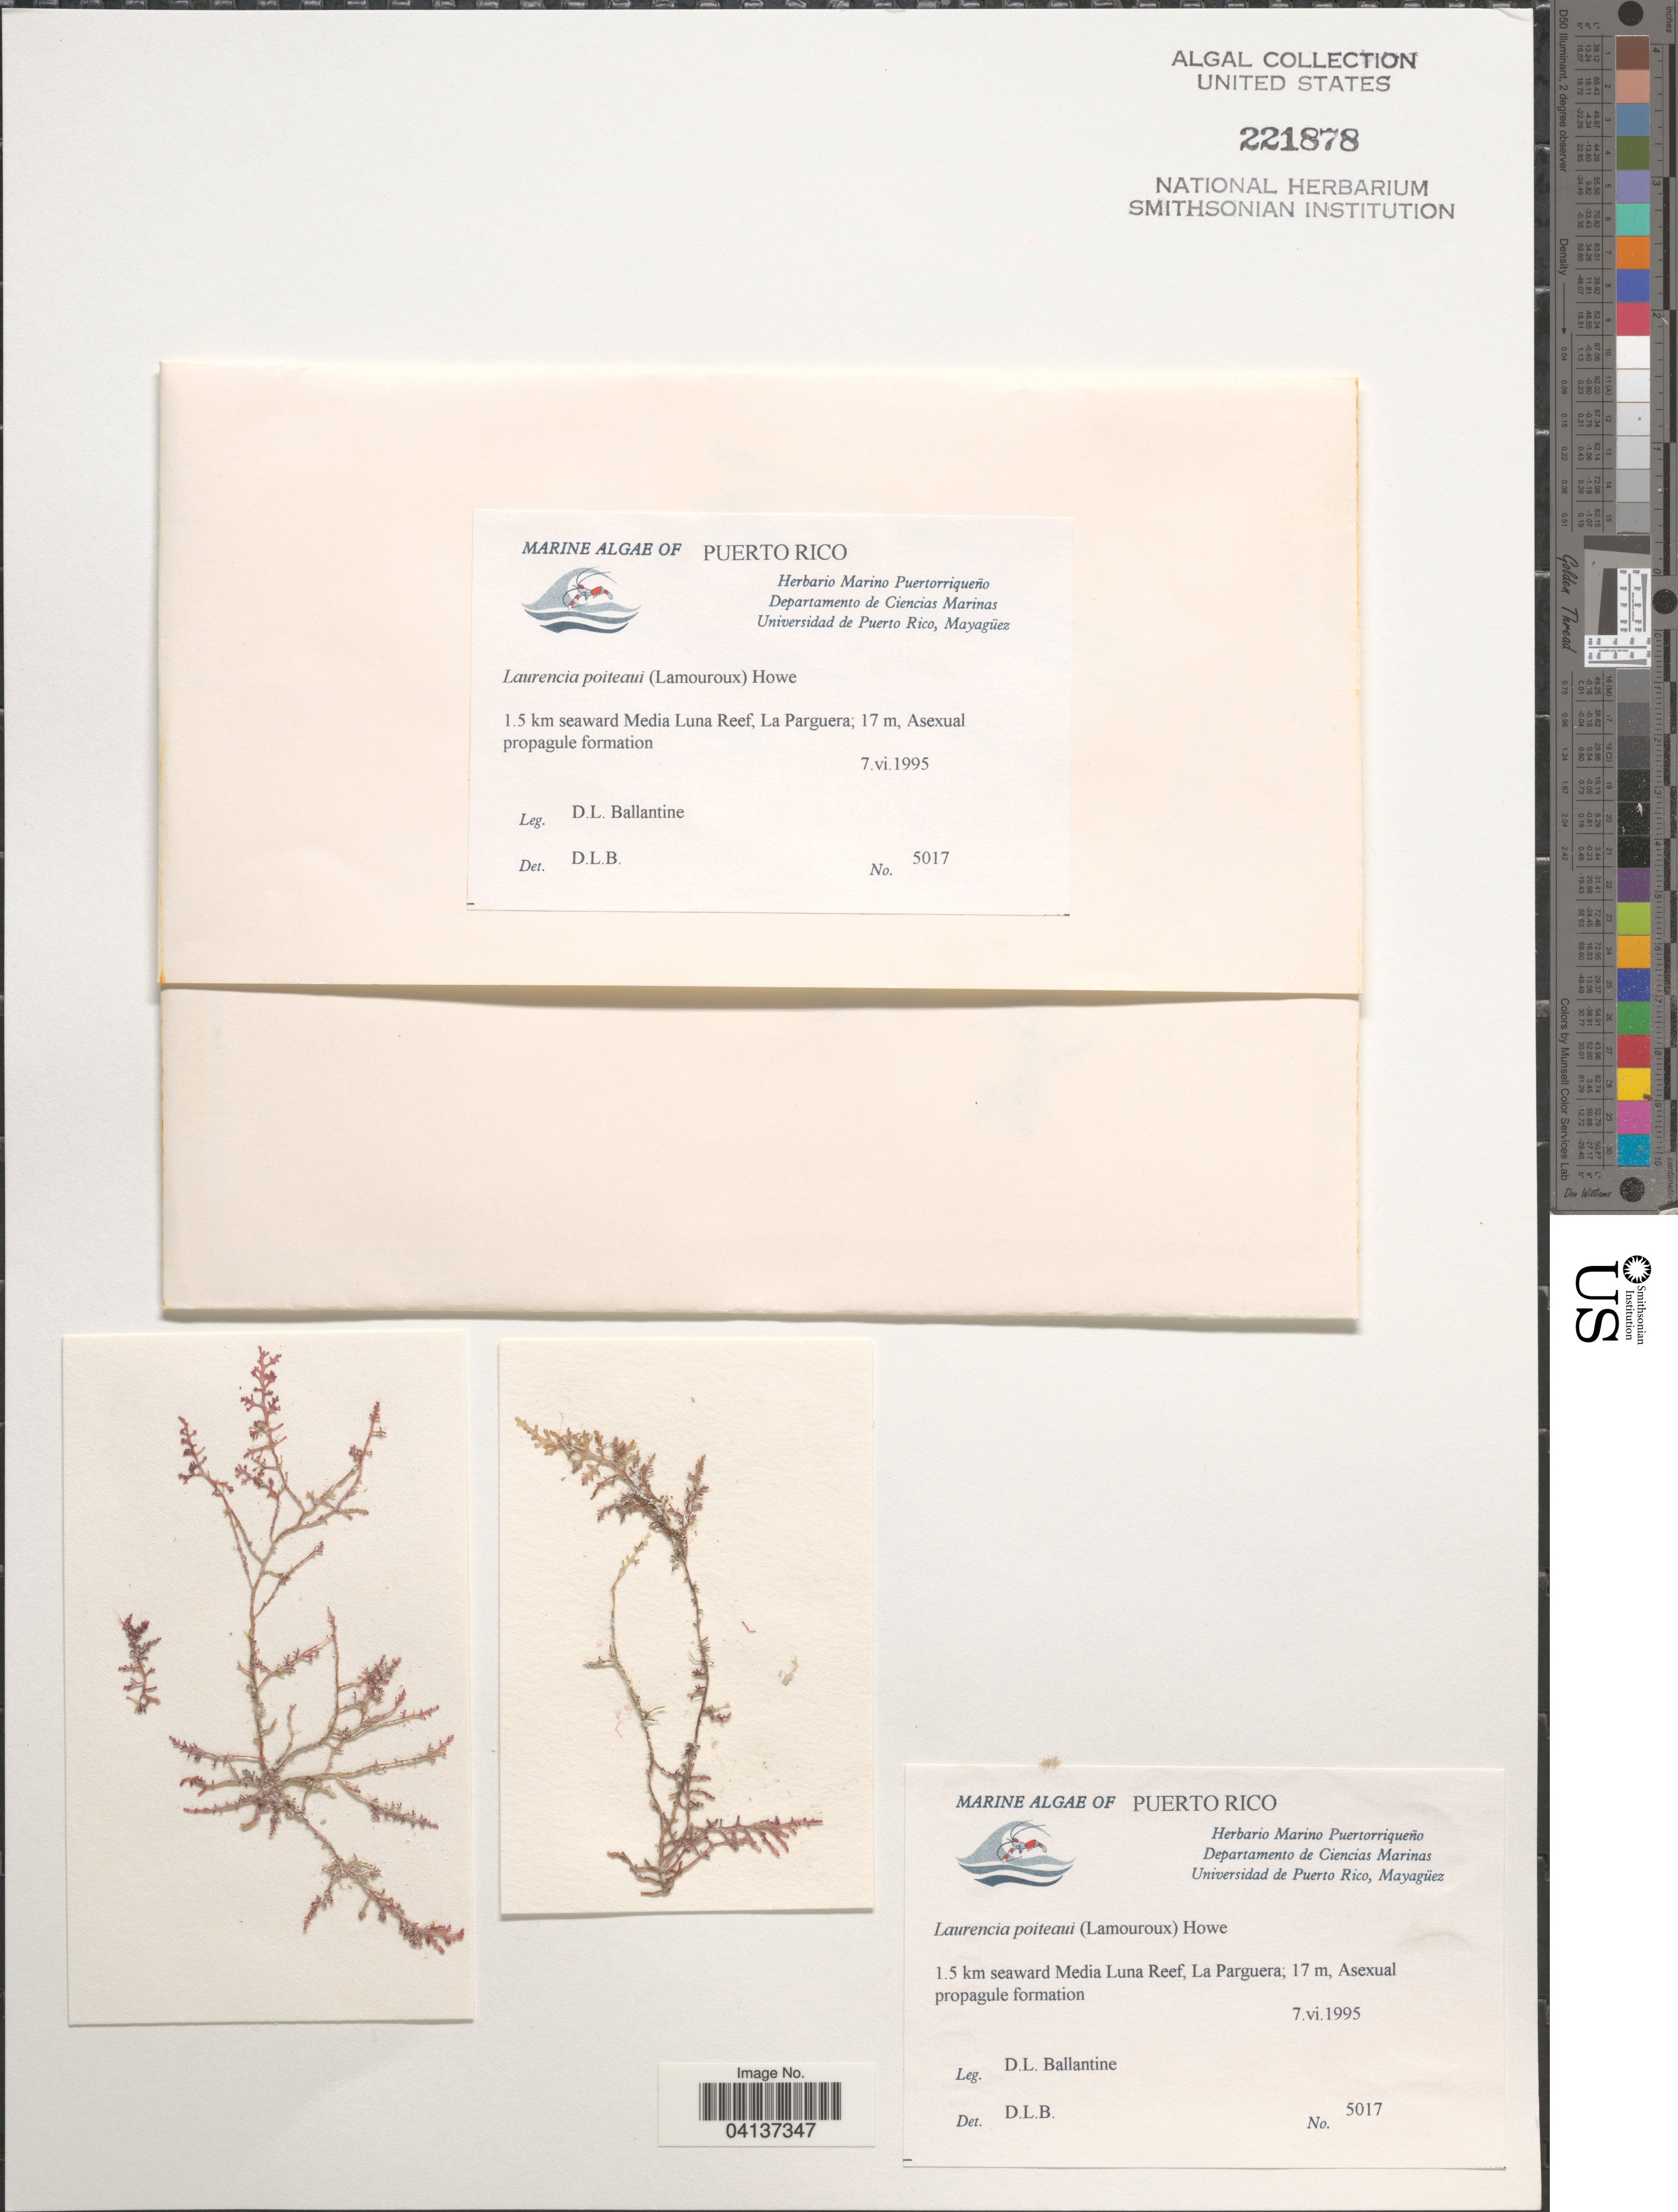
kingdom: Plantae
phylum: Rhodophyta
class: Florideophyceae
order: Ceramiales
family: Rhodomelaceae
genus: Laurencia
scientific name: Laurencia poiteaui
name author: (J.V.Lamouroux) M. Howe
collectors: D.L. Ballantine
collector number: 5017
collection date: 1995-06-07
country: Puerto Rico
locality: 1.5 km seaward Media Luna Reef, La Parguera.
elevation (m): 17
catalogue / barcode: US 221878